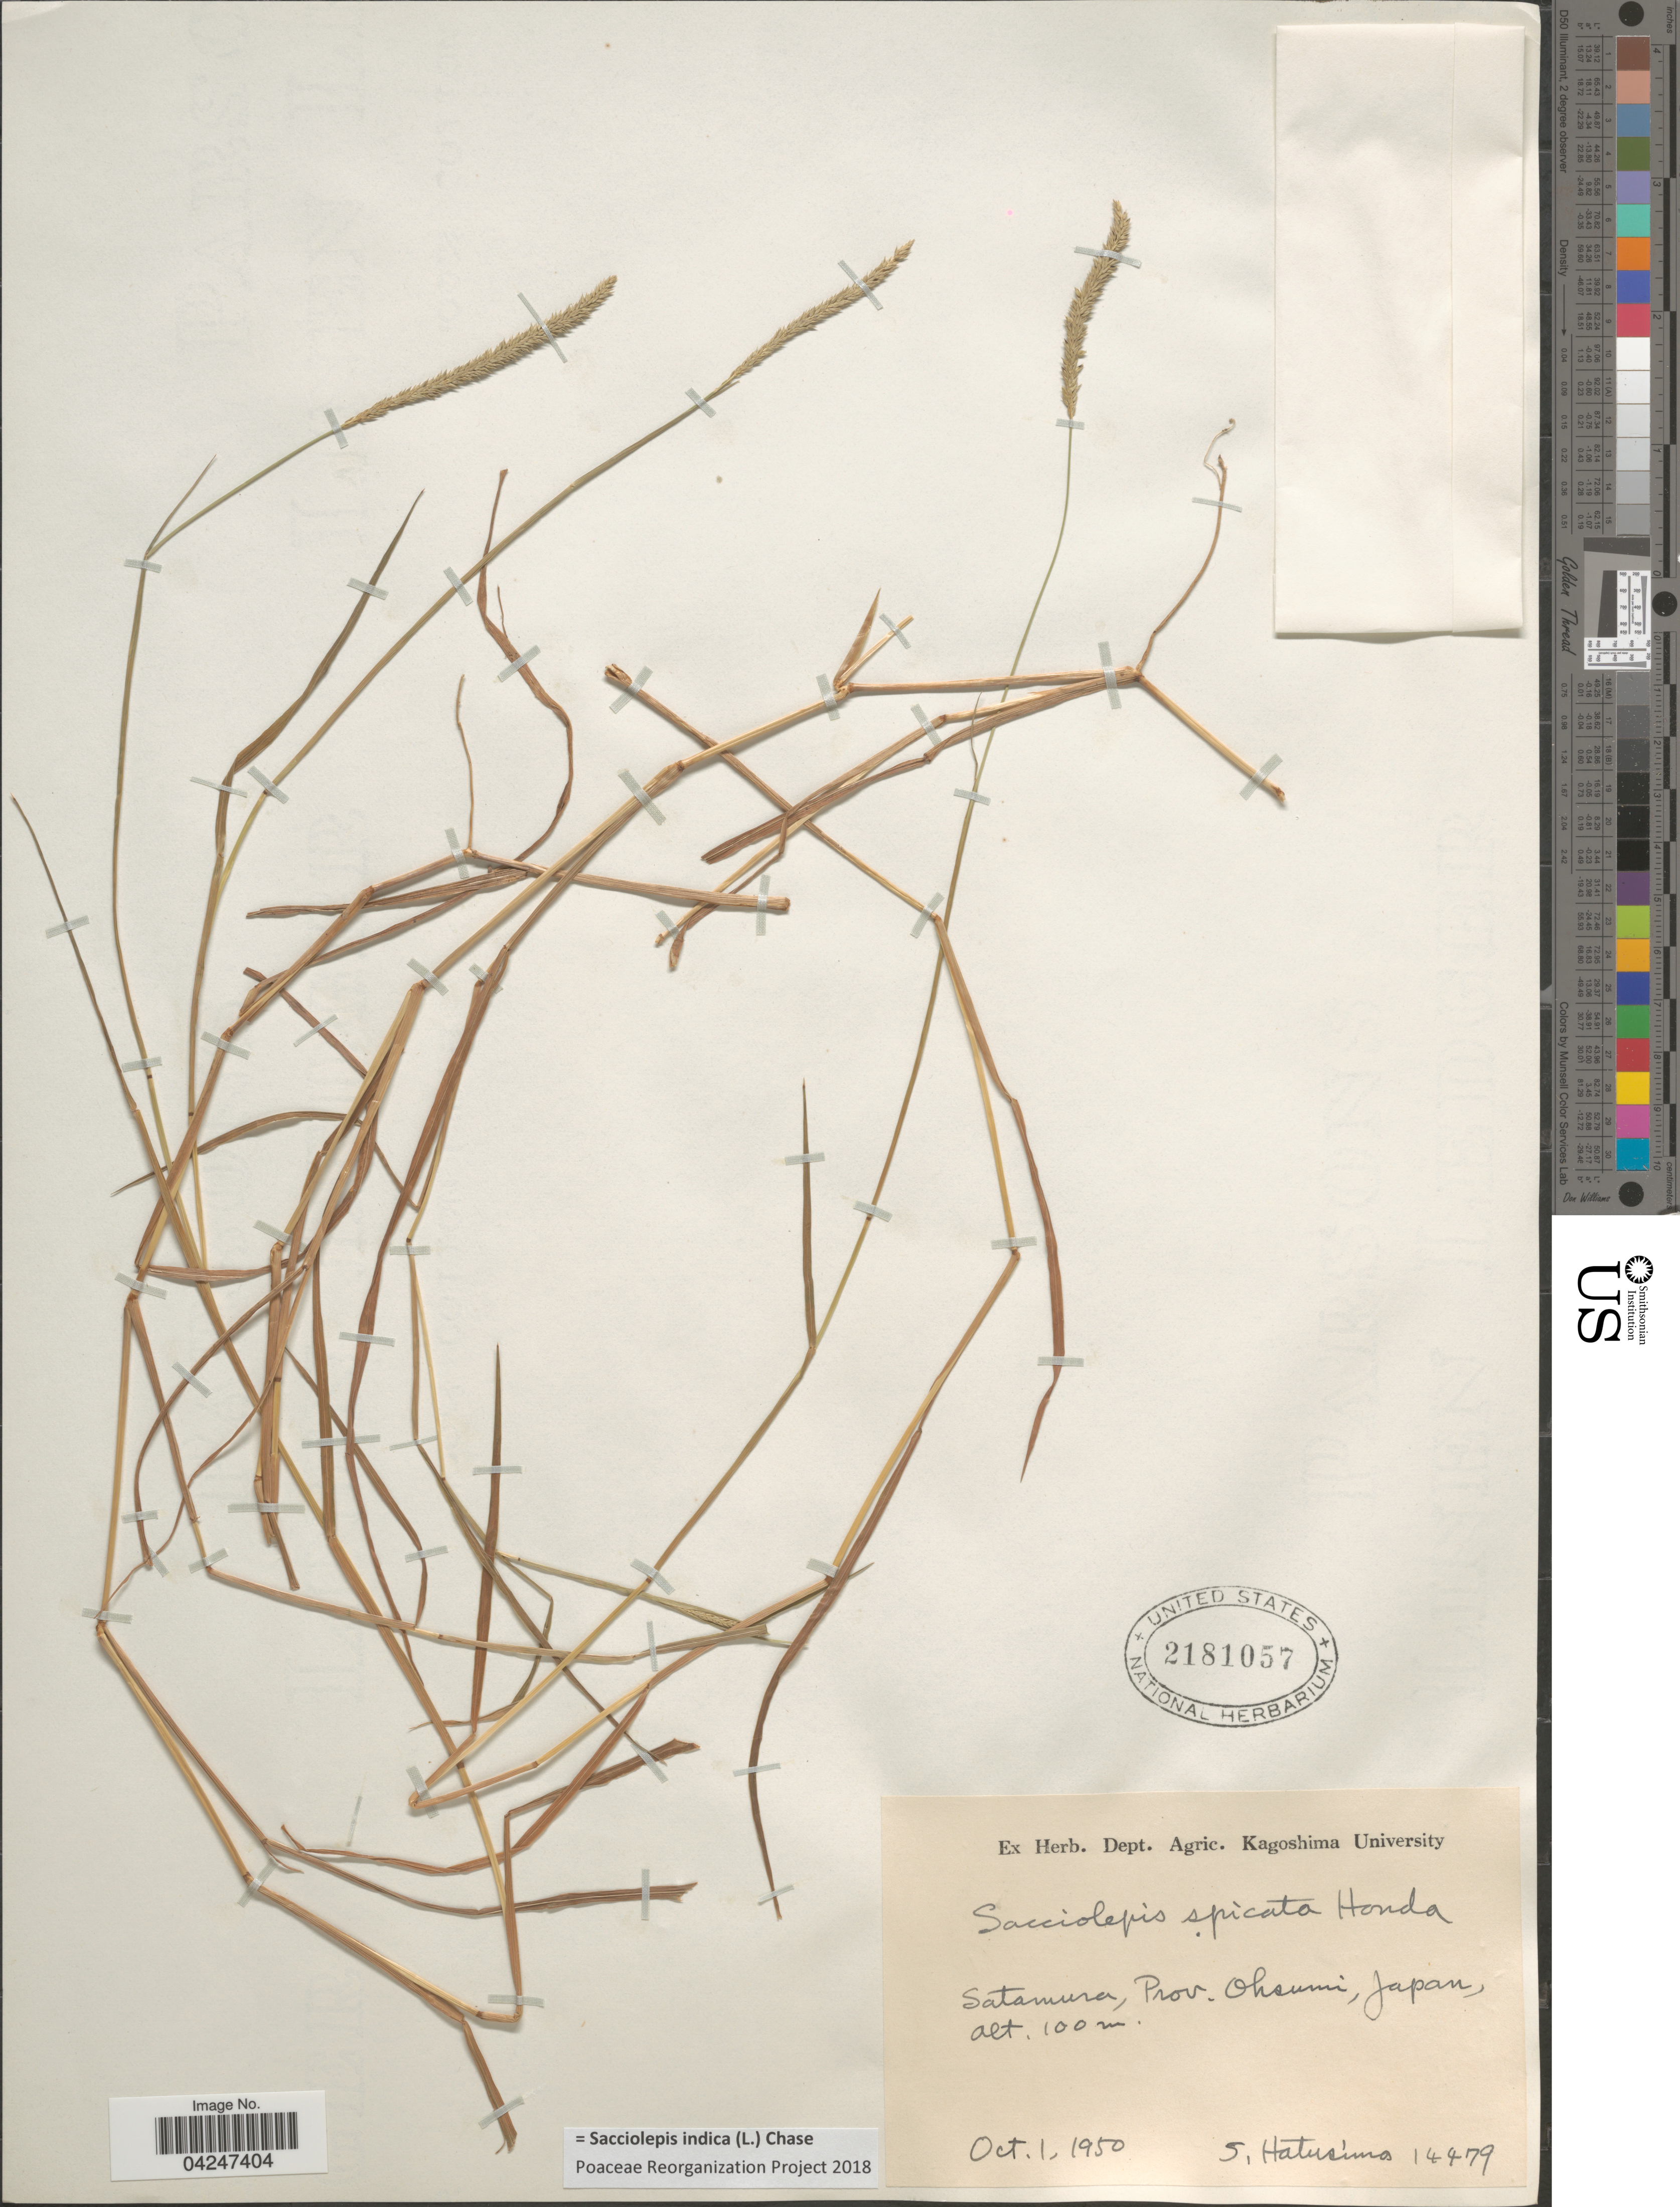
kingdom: Plantae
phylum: Tracheophyta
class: Liliopsida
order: Poales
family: Poaceae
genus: Sacciolepis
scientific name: Sacciolepis indica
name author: (L.) Chase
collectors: S. Hatusima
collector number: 14479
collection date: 1950-10-01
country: Japan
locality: Satamura, Prov. Ohsumi.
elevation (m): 100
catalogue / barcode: US 2181057